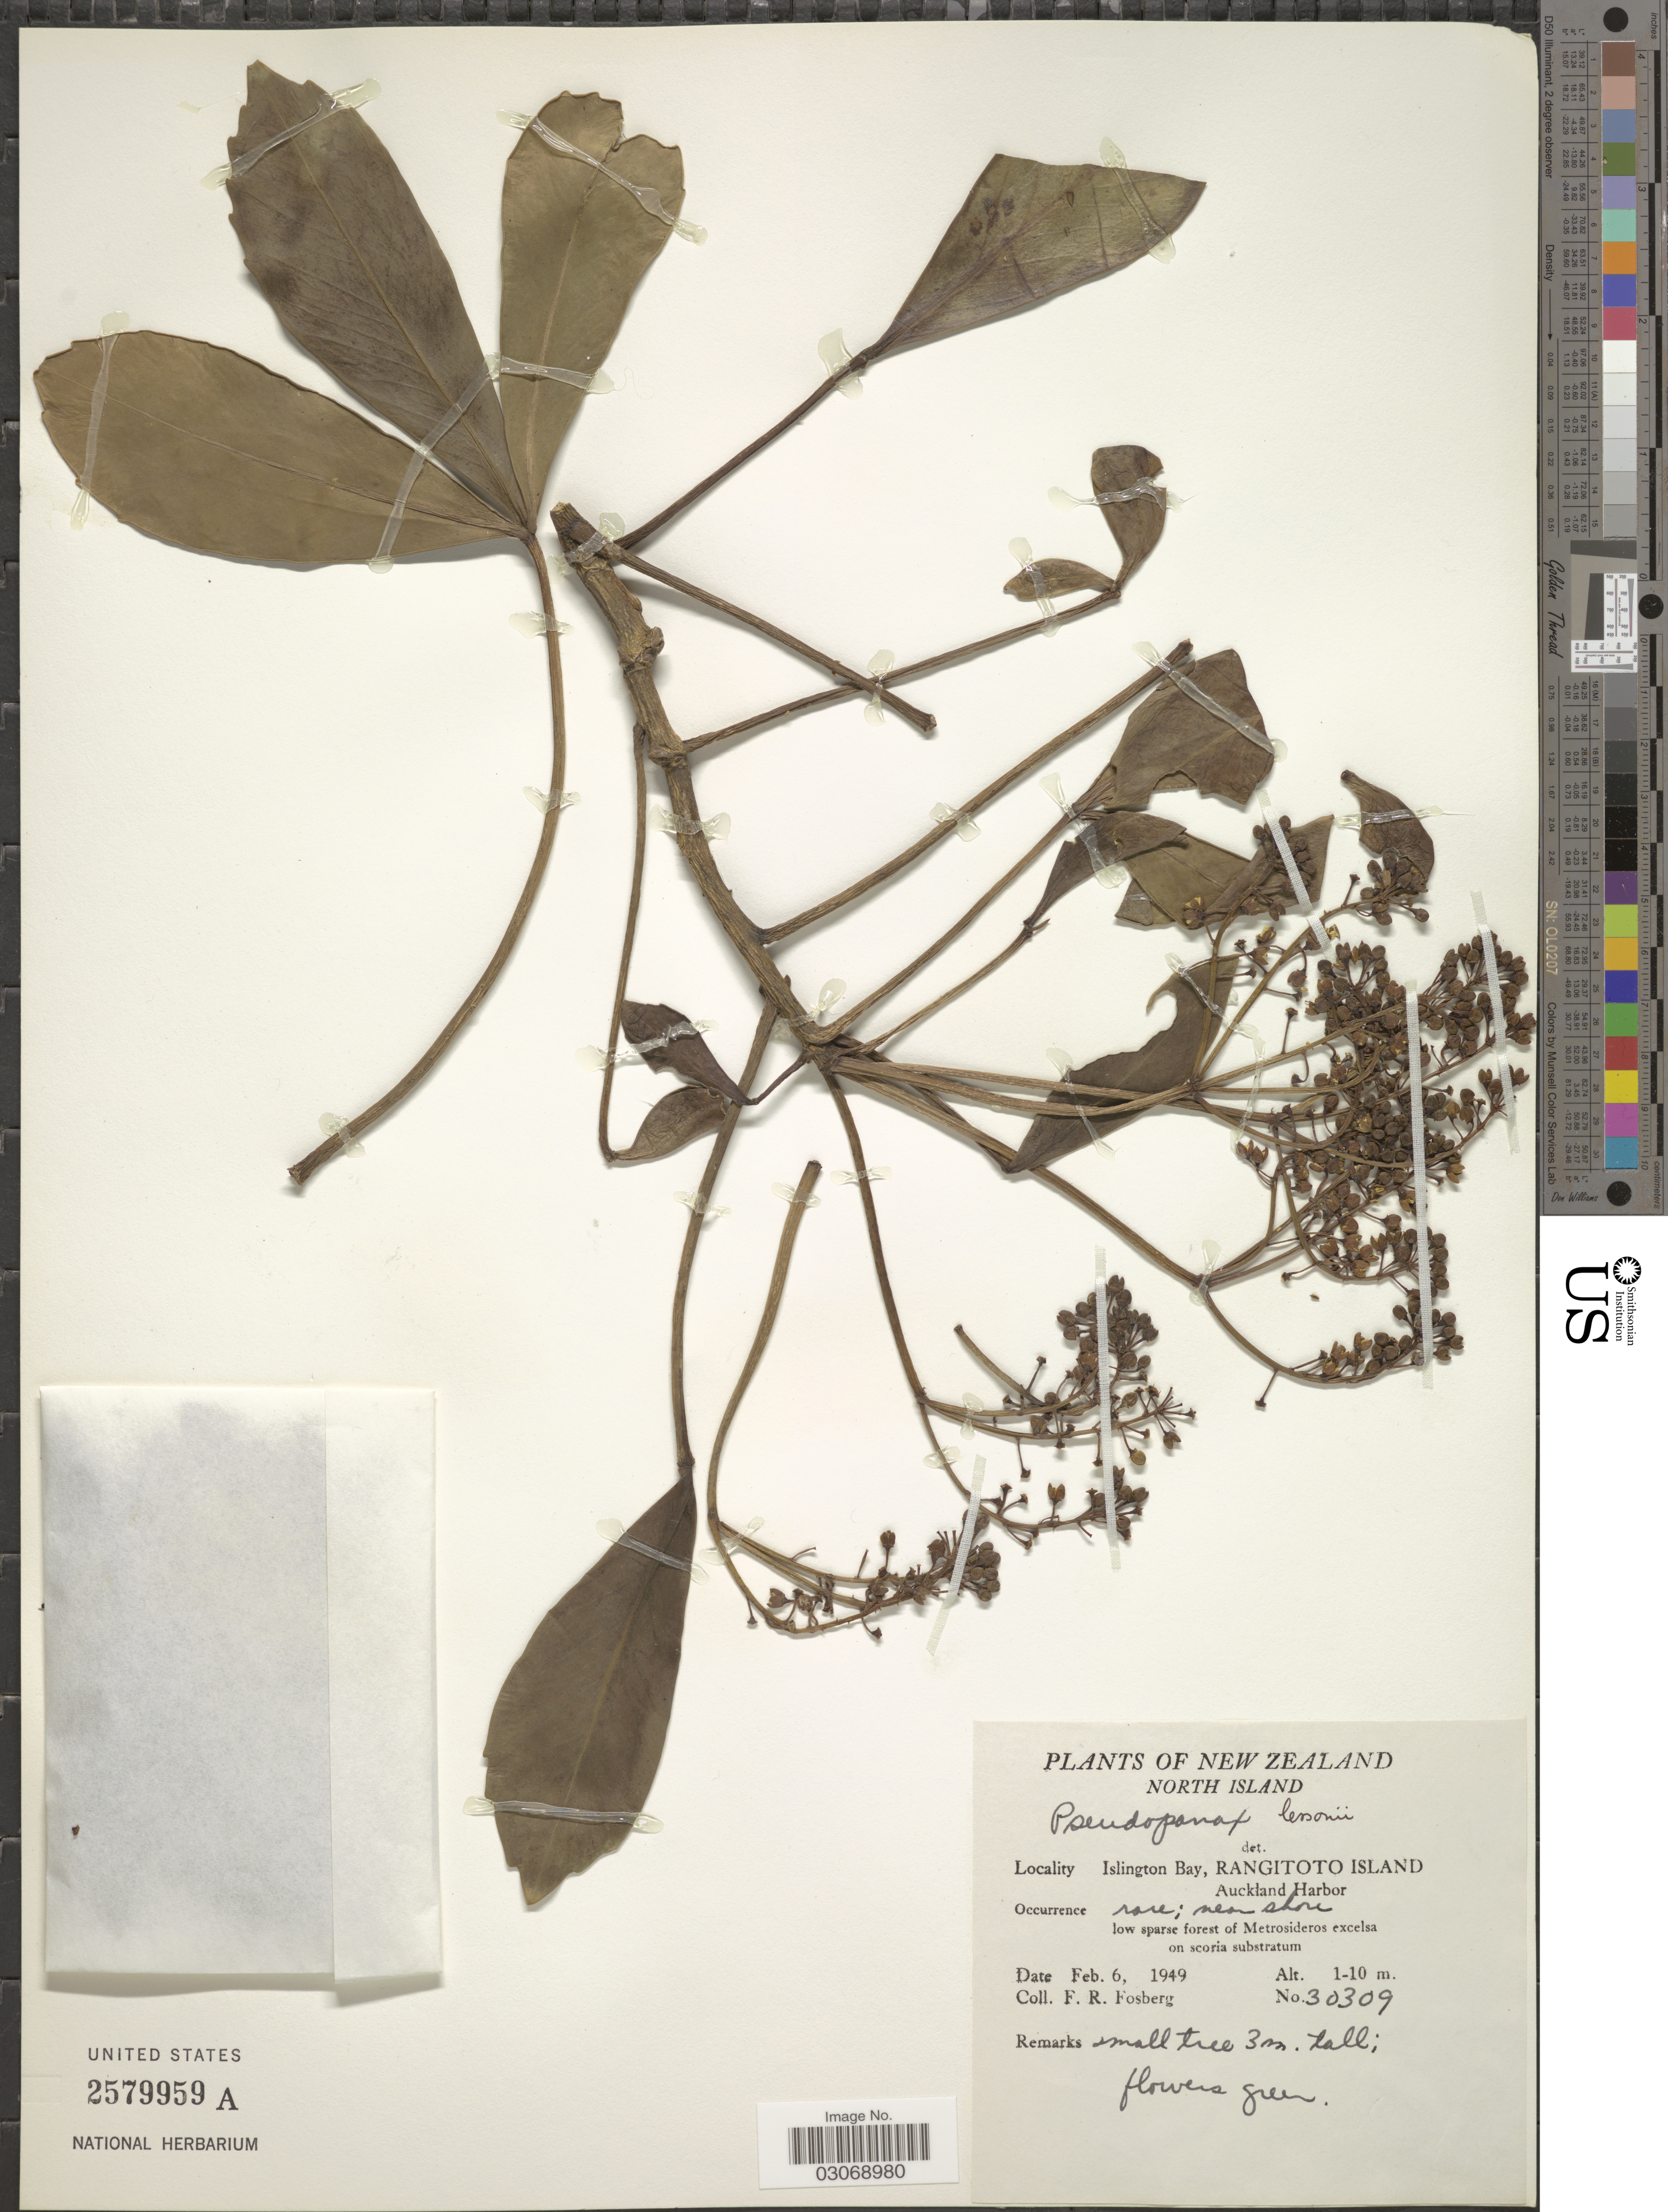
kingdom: Plantae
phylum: Tracheophyta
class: Magnoliopsida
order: Apiales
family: Araliaceae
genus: Pseudopanax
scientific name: Pseudopanax lessonii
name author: (DC.) K. Koch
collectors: F. R. Fosberg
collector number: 30309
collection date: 1949-02-06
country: New Zealand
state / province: Auckland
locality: North Island. Islington Bay, Rangitoto Island. Auckland Harbor.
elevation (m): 1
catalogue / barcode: US 2579959A